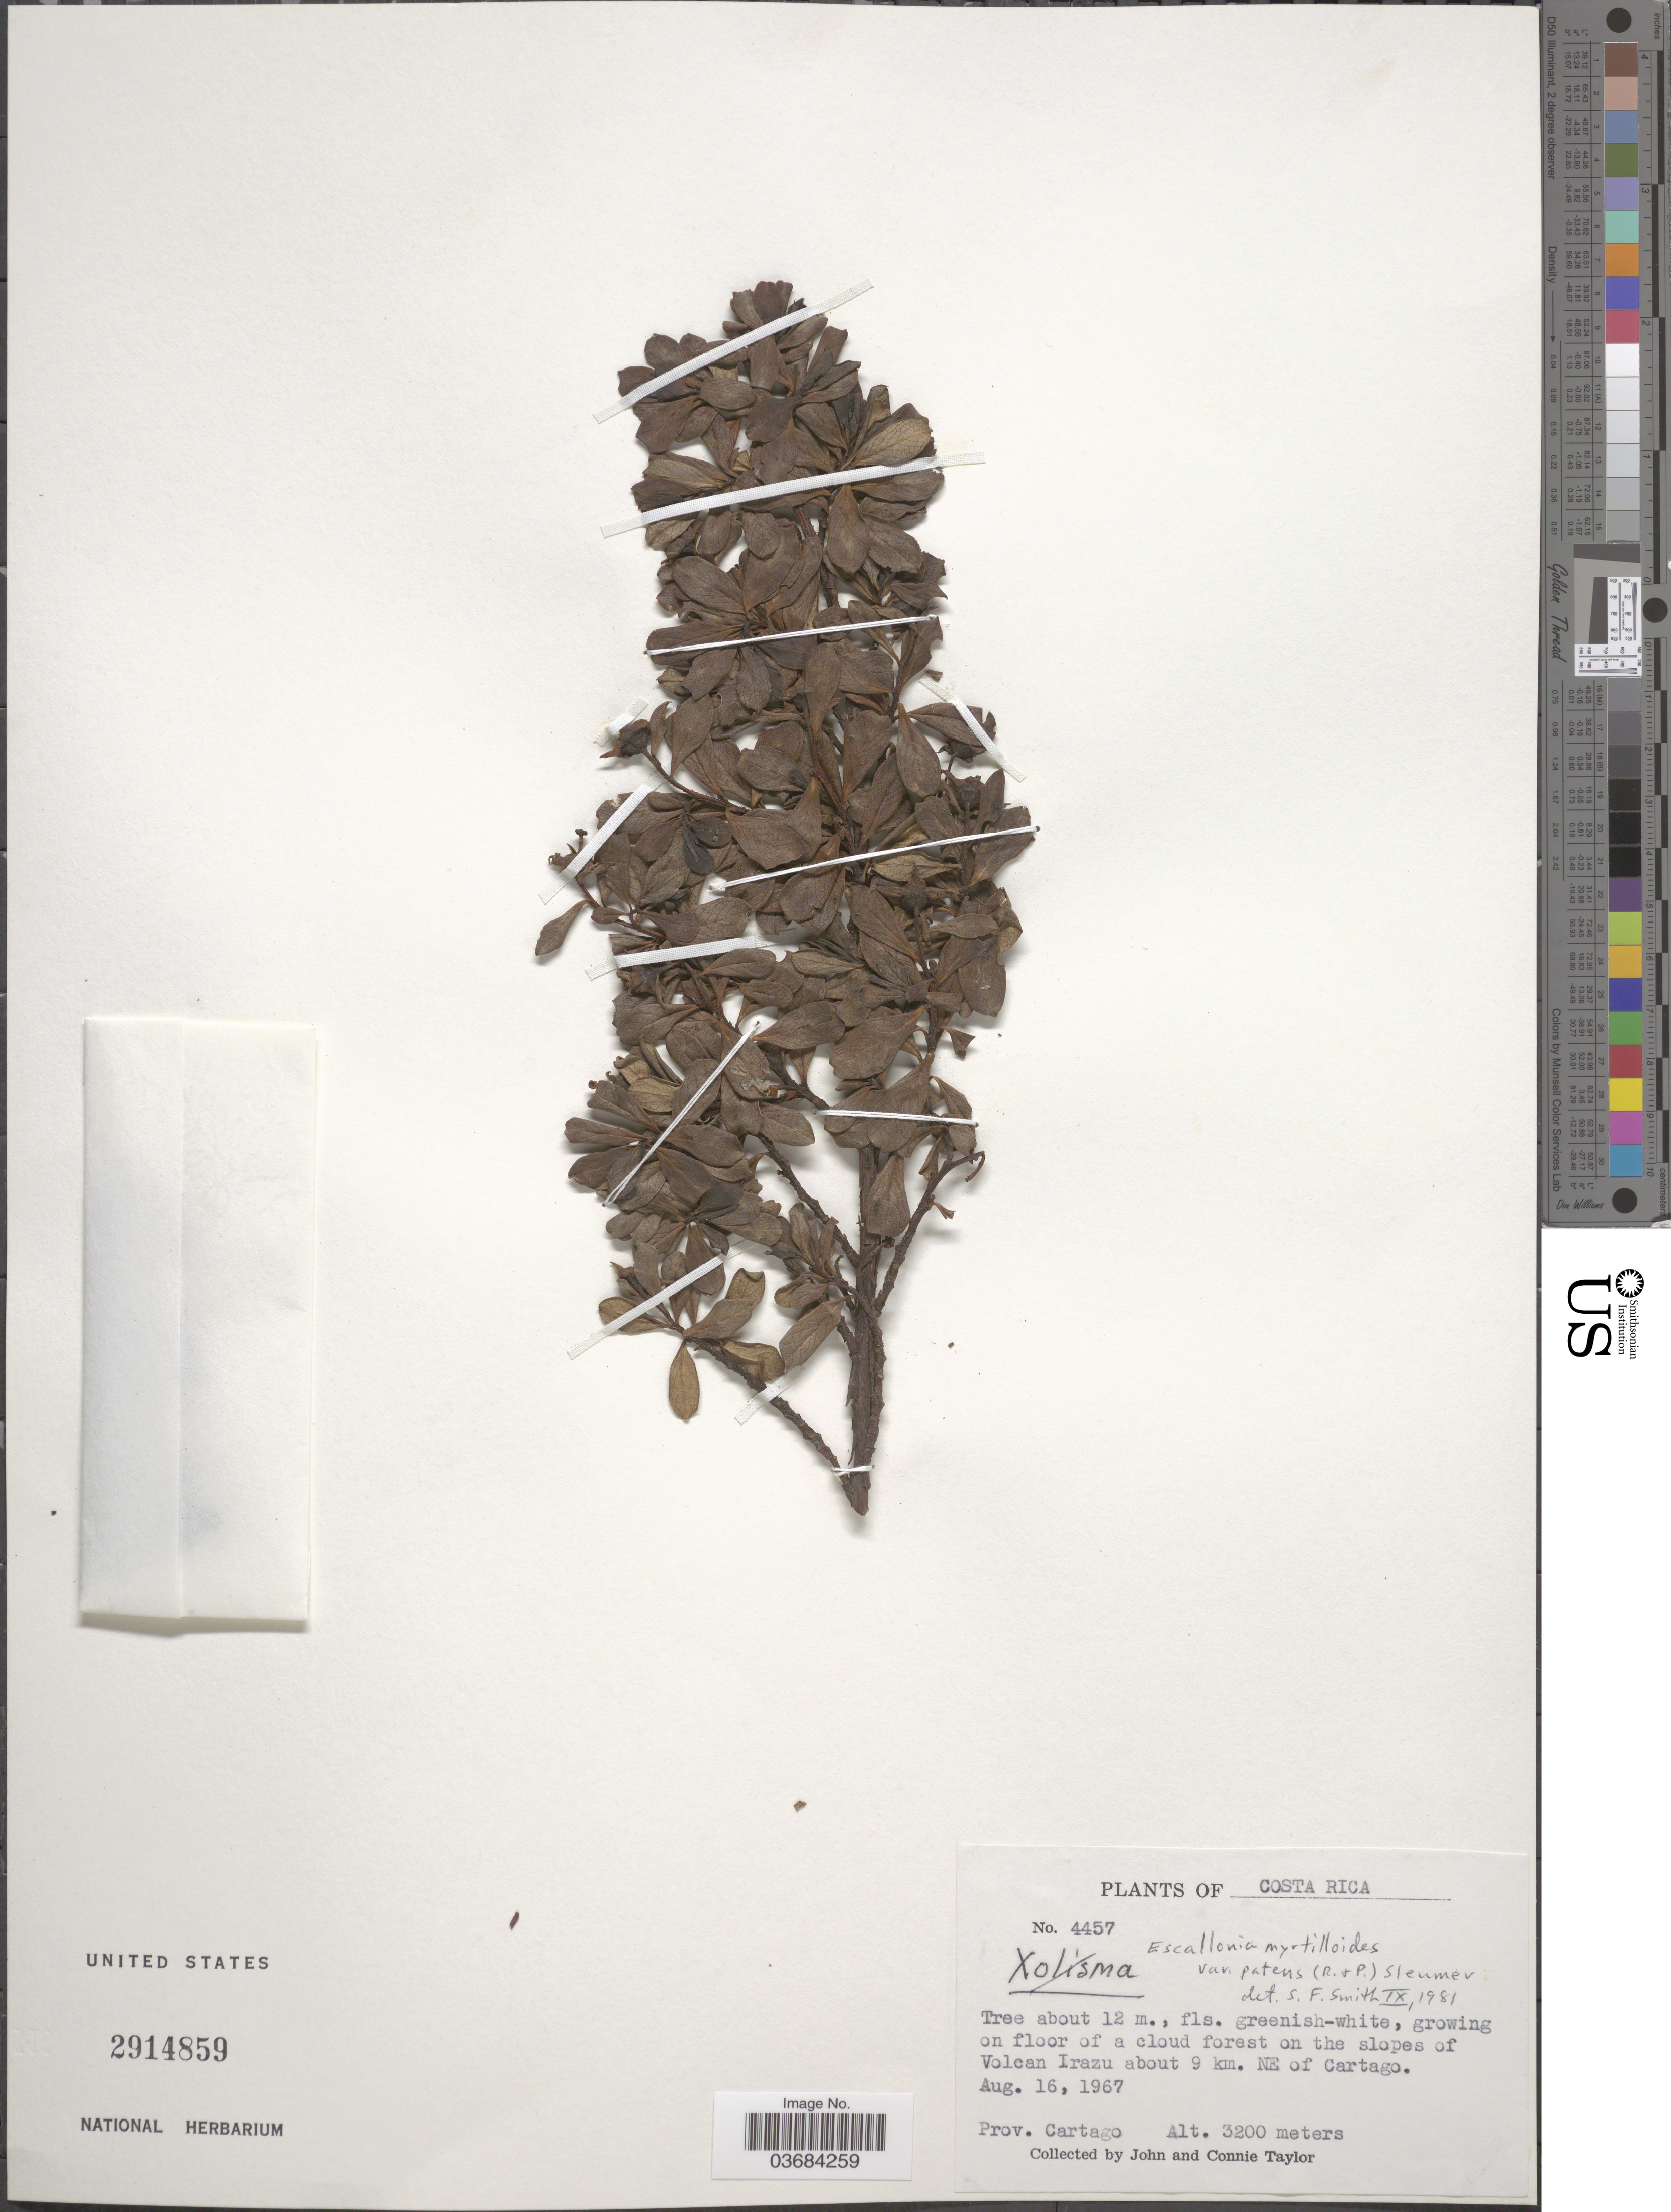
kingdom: Plantae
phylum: Tracheophyta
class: Magnoliopsida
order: Escalloniales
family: Escalloniaceae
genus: Escallonia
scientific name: Escallonia myrtilloides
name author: L. f.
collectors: J. Taylor & C. Taylor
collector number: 4457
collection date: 1967-08-16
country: Costa Rica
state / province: Cartago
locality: Growing on floor of a cloud forest on the slopes of Volcan Irazu about 9 km. NE of Cartago.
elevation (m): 3200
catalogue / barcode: US 2914859